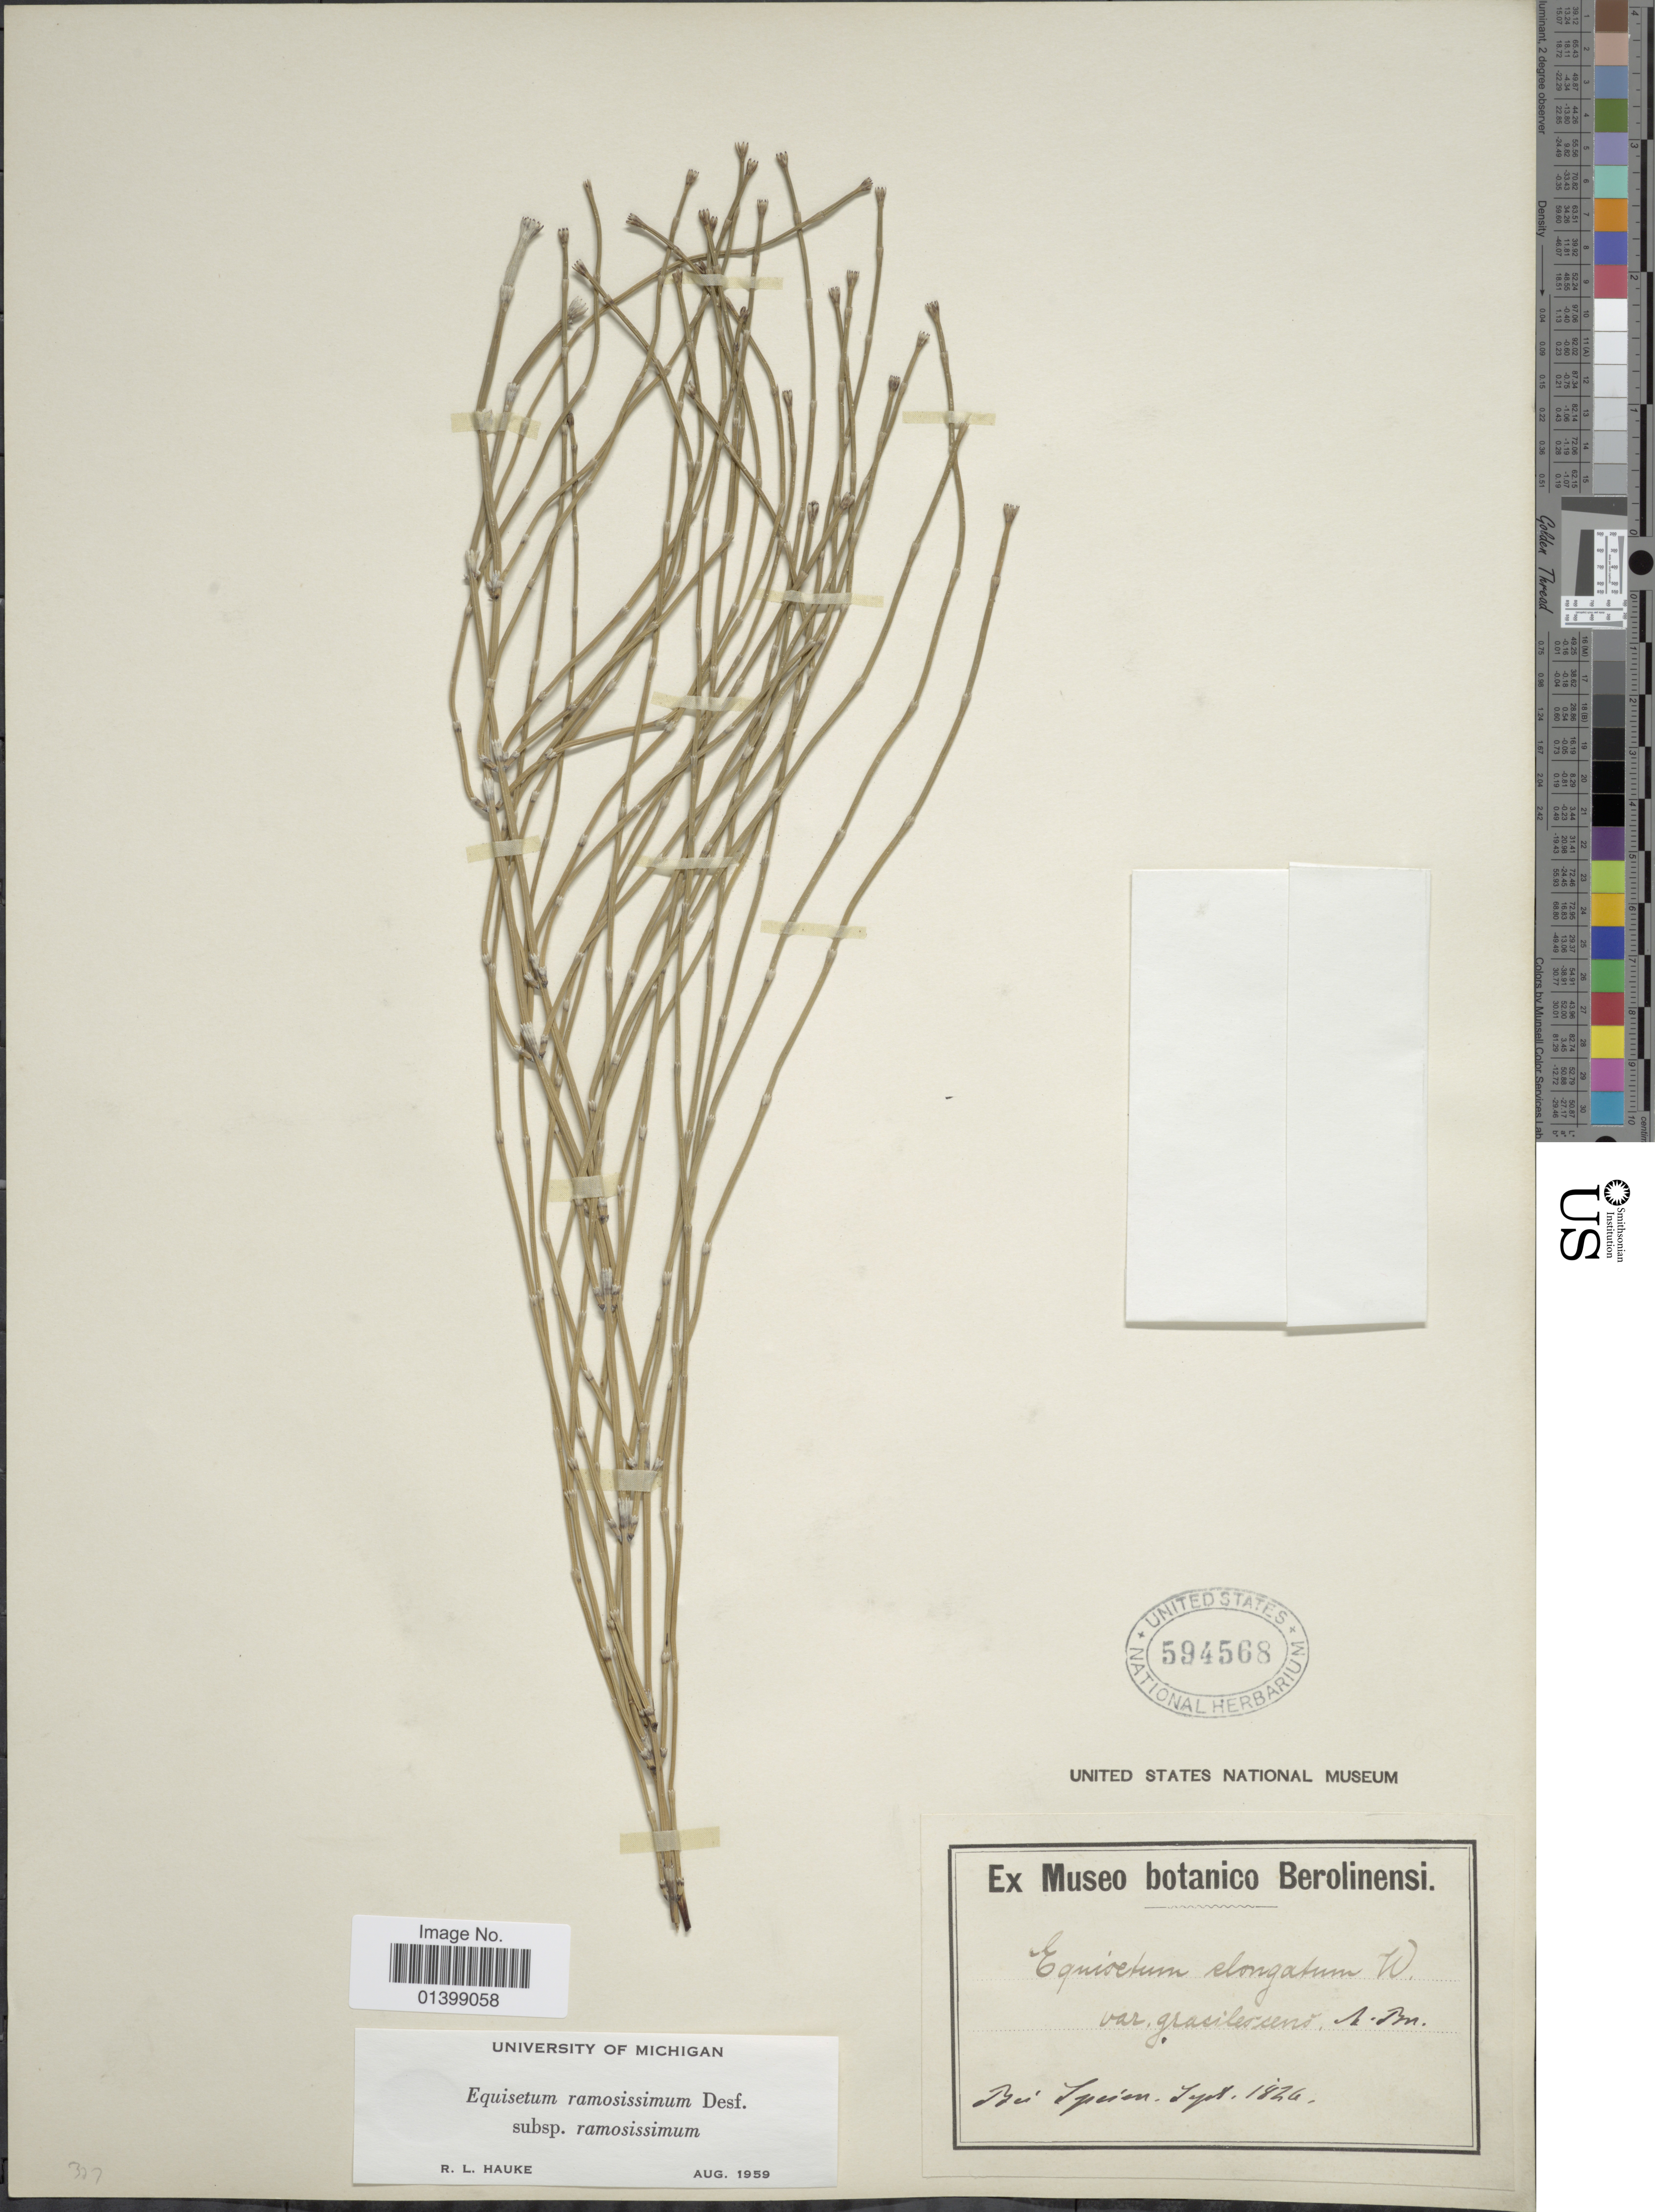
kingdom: Plantae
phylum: Tracheophyta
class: Polypodiopsida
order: Equisetales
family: Equisetaceae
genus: Equisetum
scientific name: Equisetum ramosissimum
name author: Desf.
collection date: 1826-09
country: Germany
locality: Bei Lycien.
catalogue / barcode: US 594568